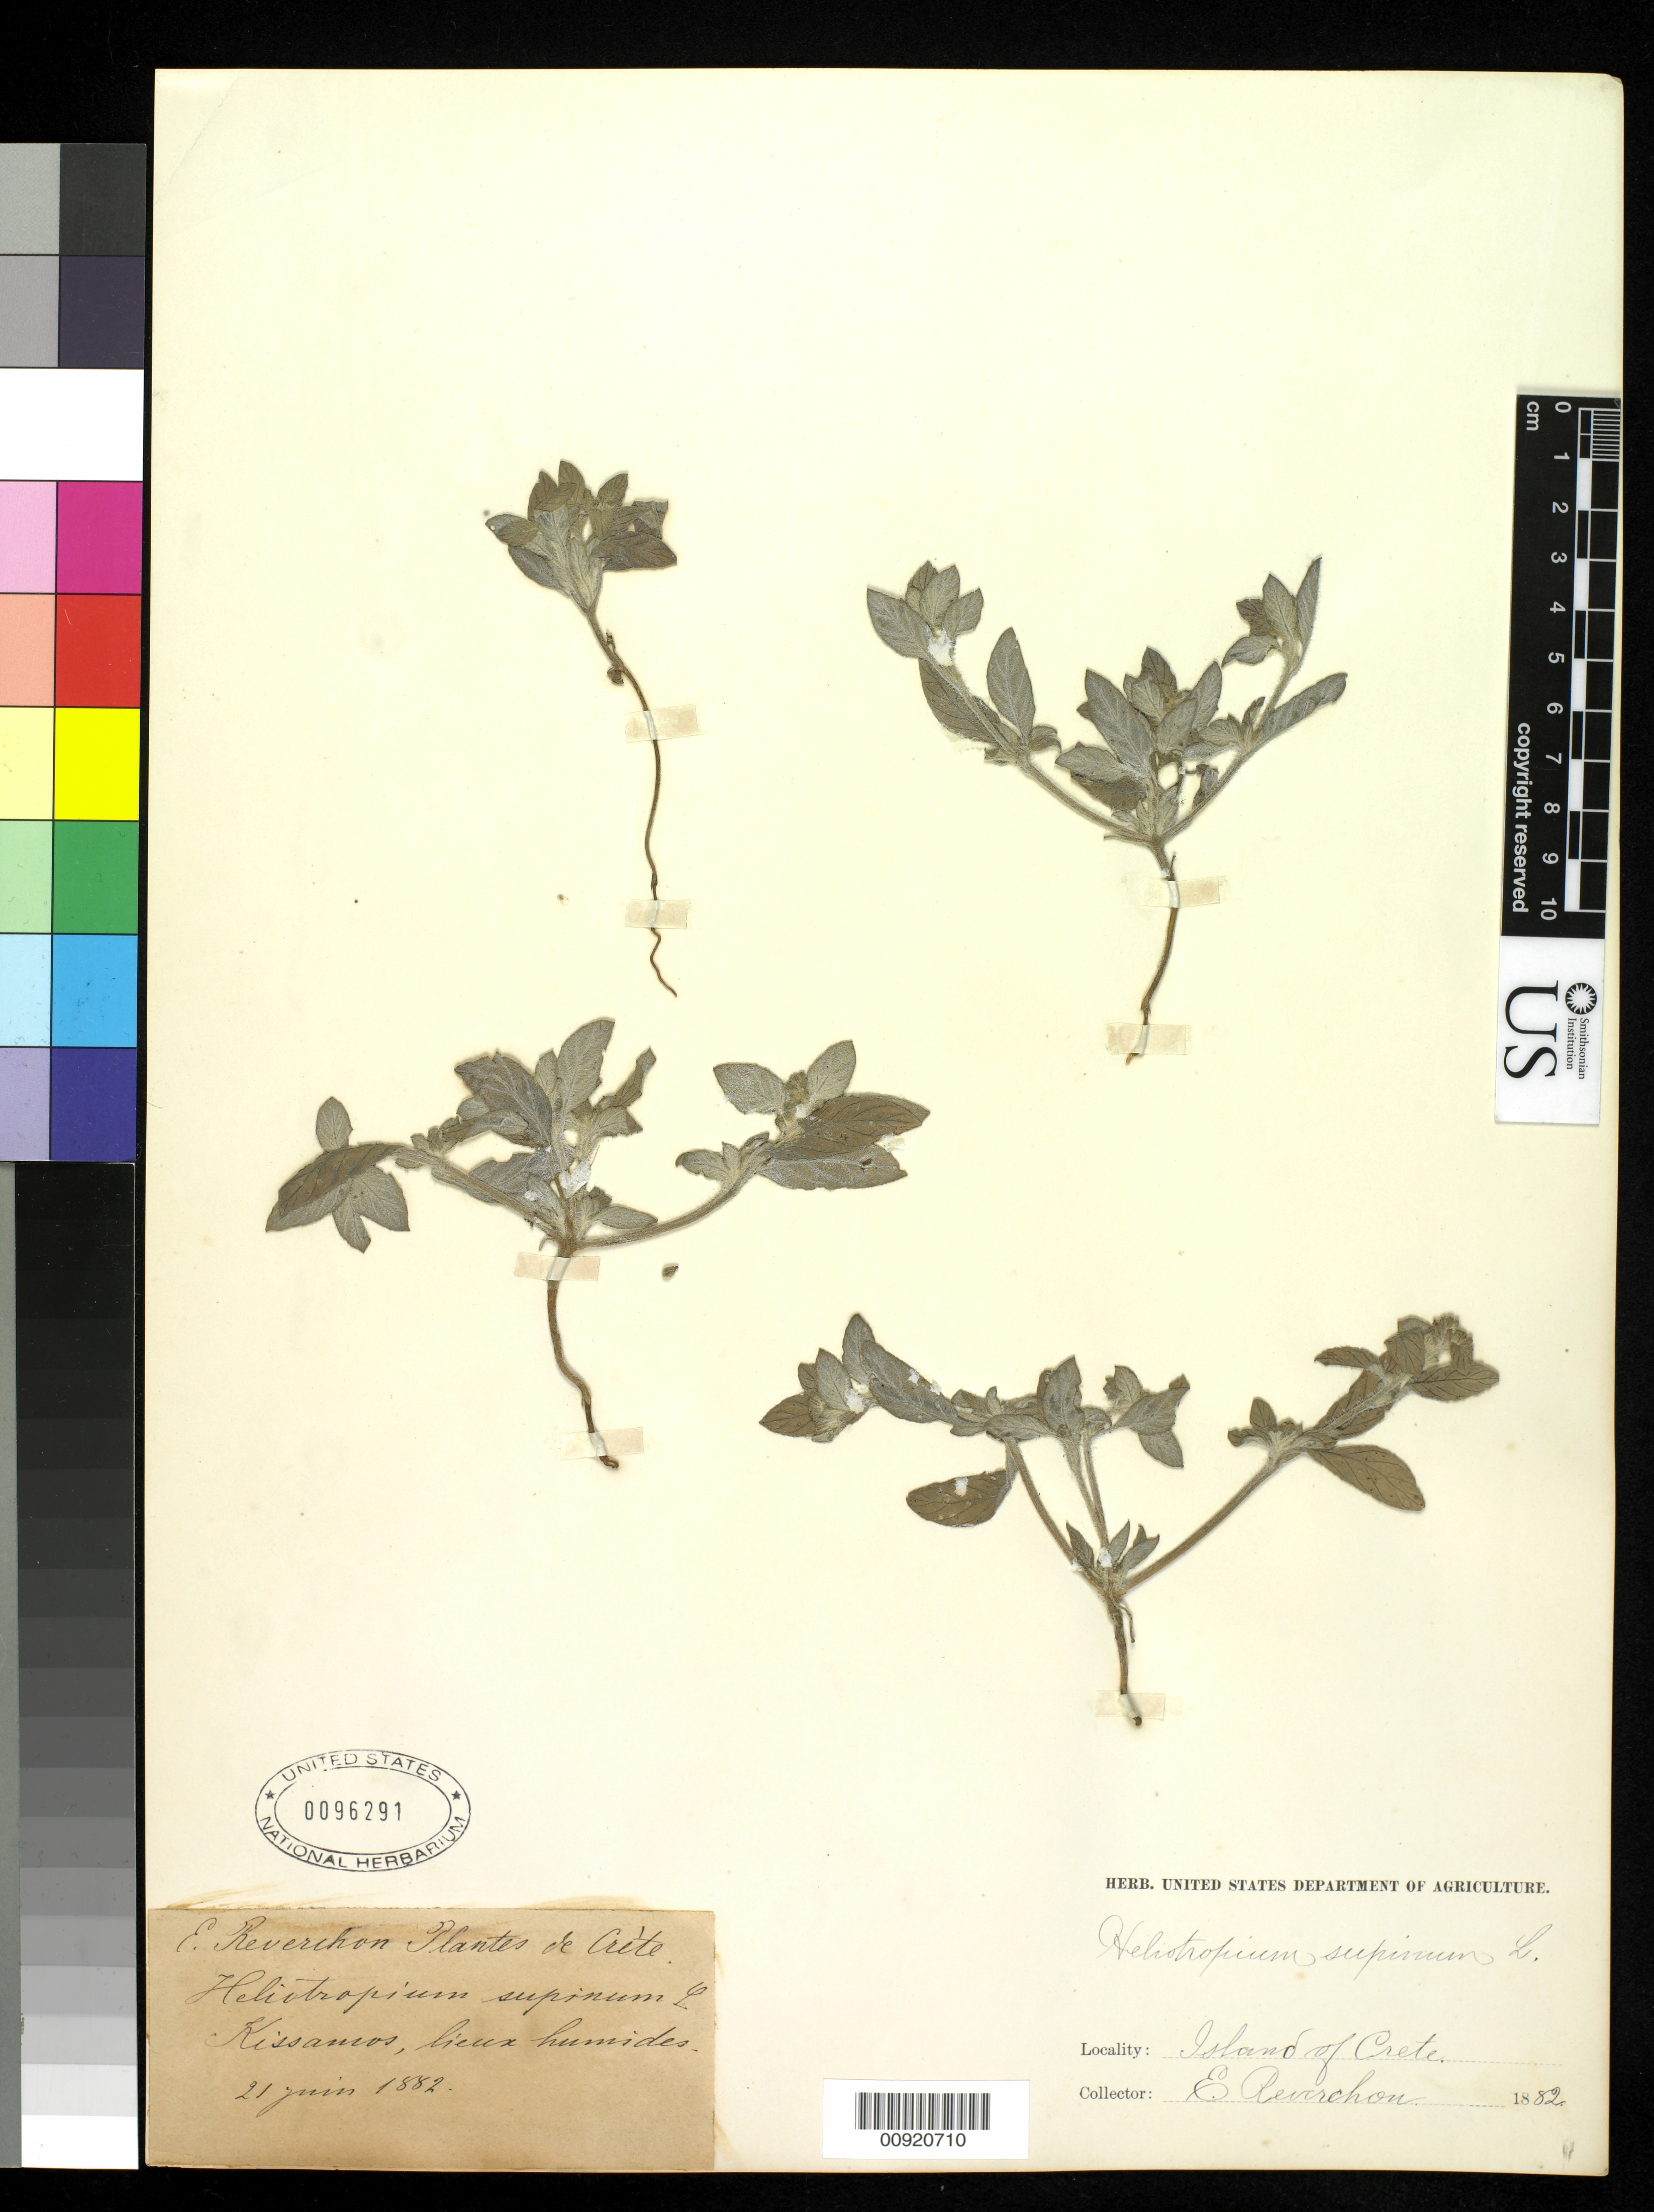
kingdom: Plantae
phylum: Tracheophyta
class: Magnoliopsida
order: Boraginales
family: Heliotropiaceae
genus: Heliotropium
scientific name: Heliotropium supinum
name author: L.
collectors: E. Reverchon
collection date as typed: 21 Jun 1882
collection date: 1882-06-21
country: Greece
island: Crete I.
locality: Kissamos, lieux humides.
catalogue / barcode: US 96291